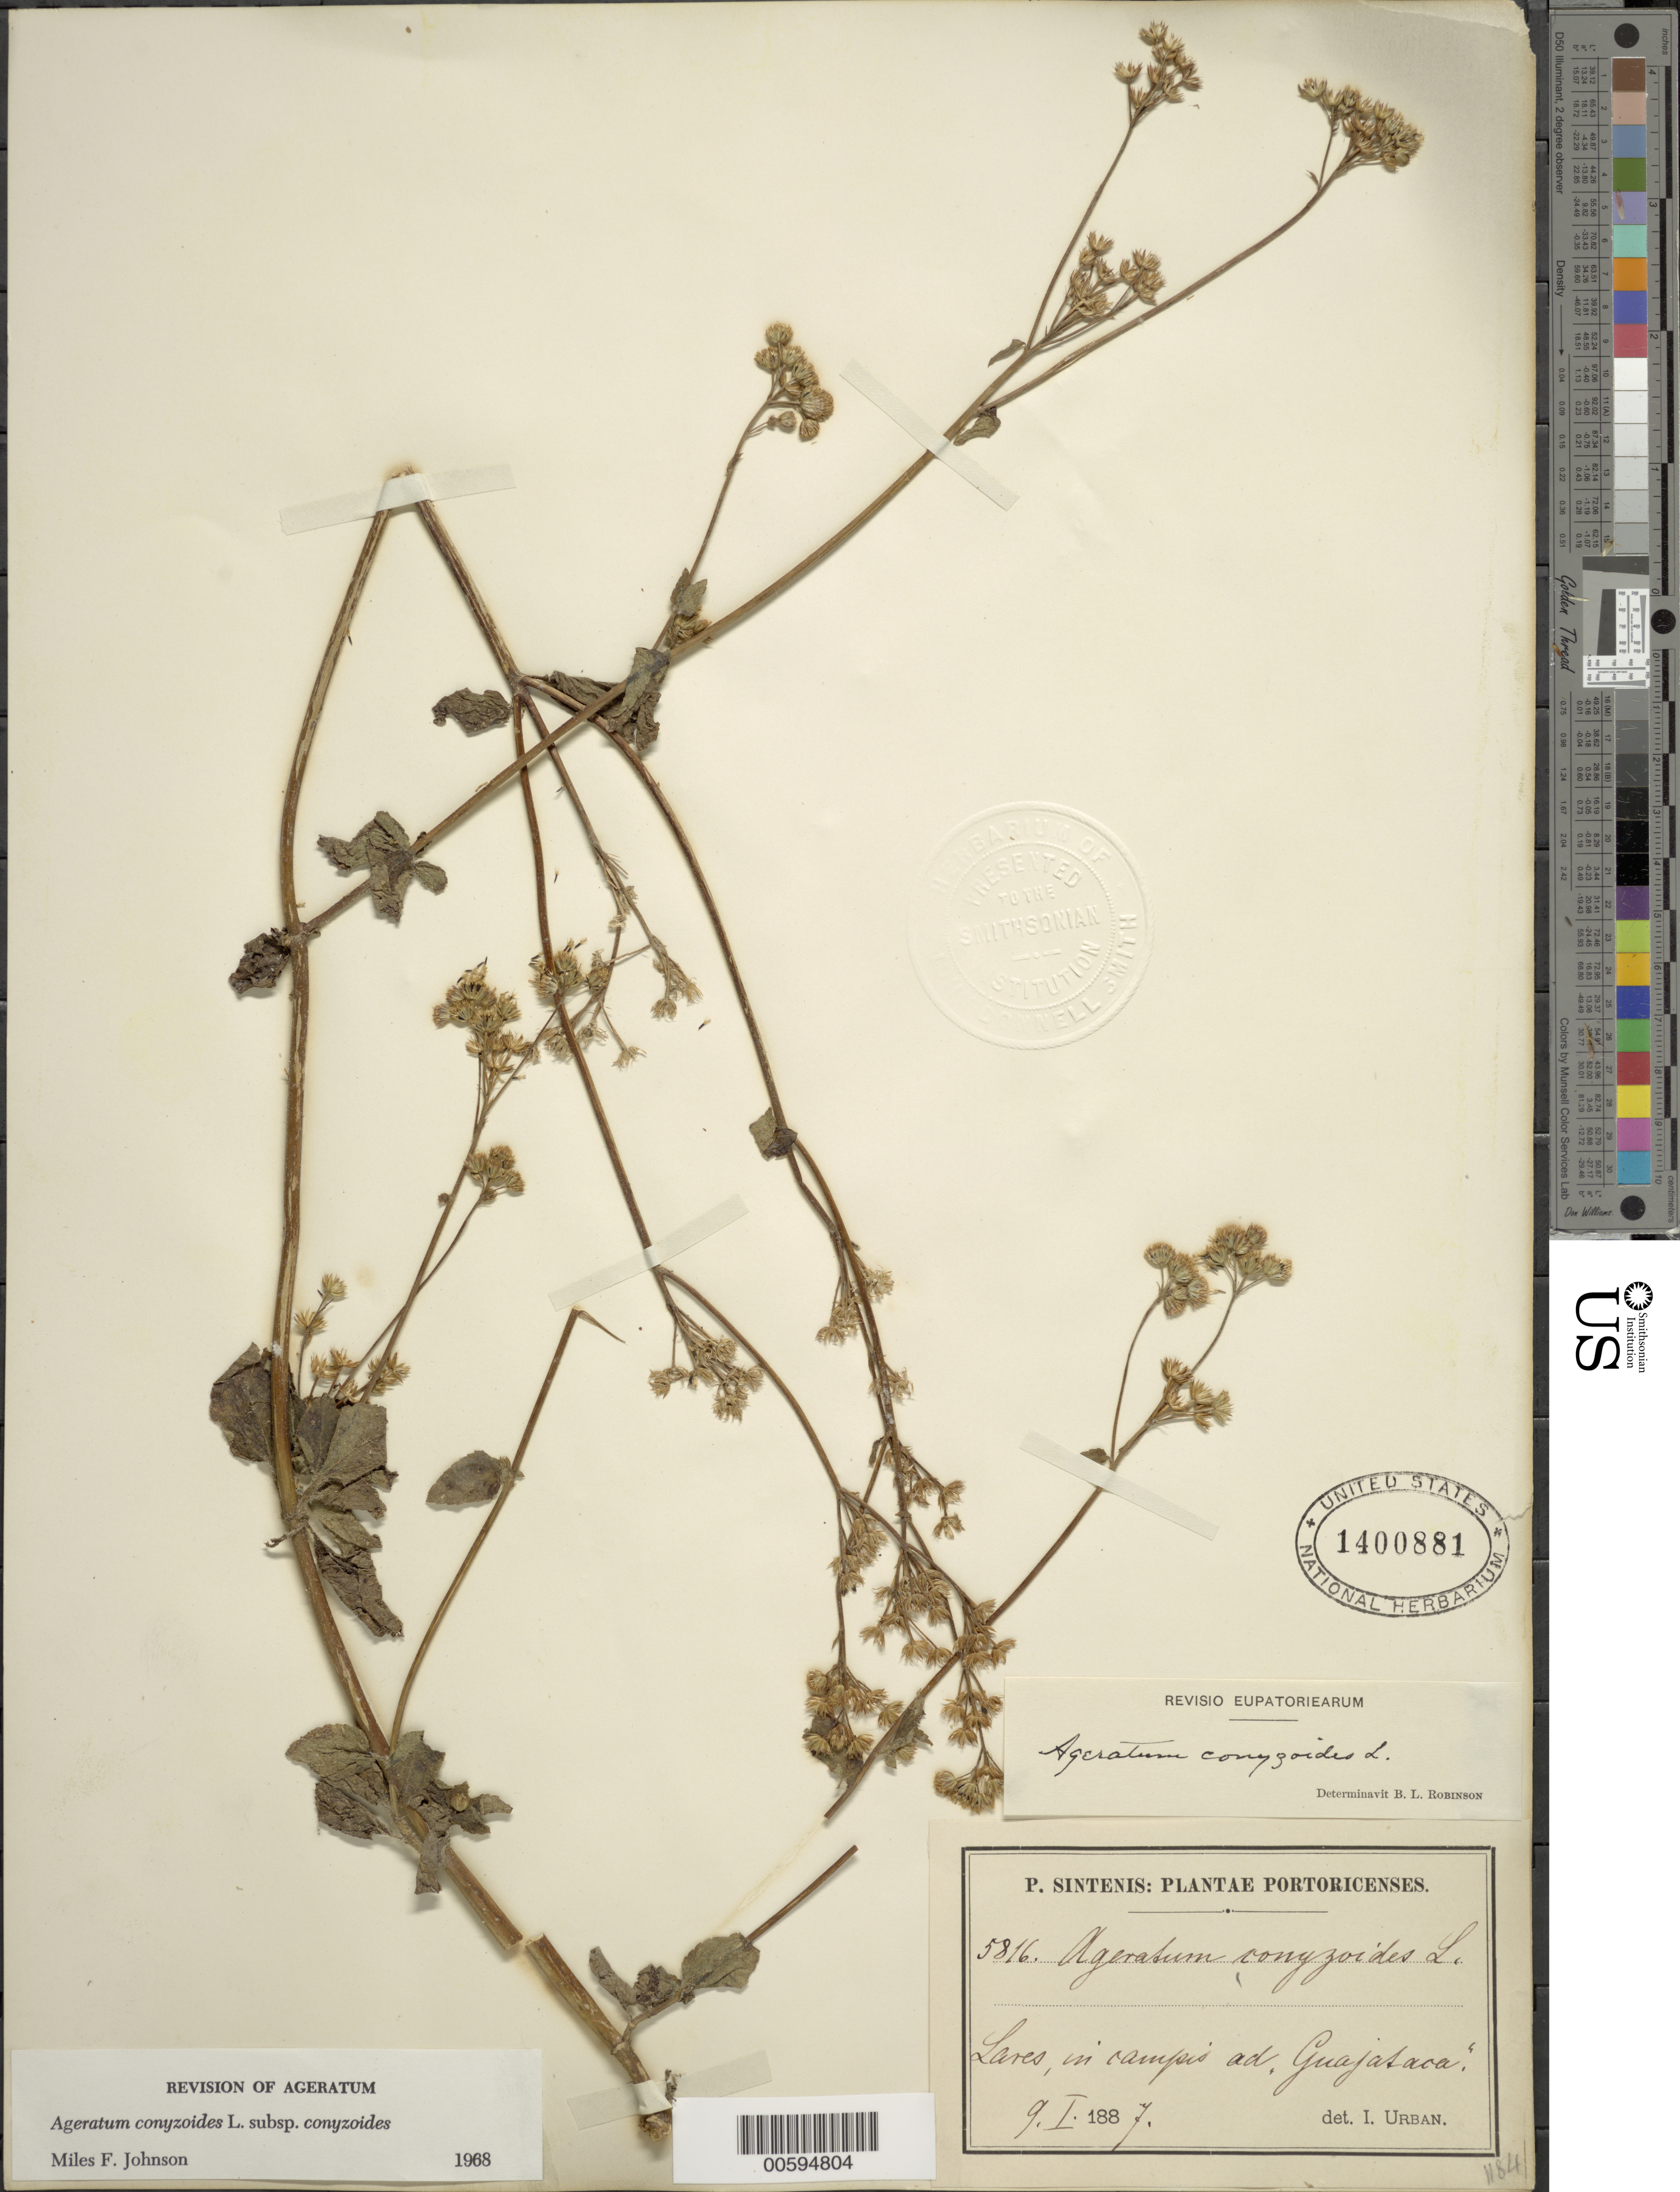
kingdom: Plantae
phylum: Tracheophyta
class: Magnoliopsida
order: Asterales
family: Asteraceae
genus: Ageratum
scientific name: Ageratum conyzoides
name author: L.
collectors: P. Sintenis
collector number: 5816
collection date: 1887-01-09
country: Puerto Rico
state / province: Guajataca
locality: Lares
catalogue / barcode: US 1400881